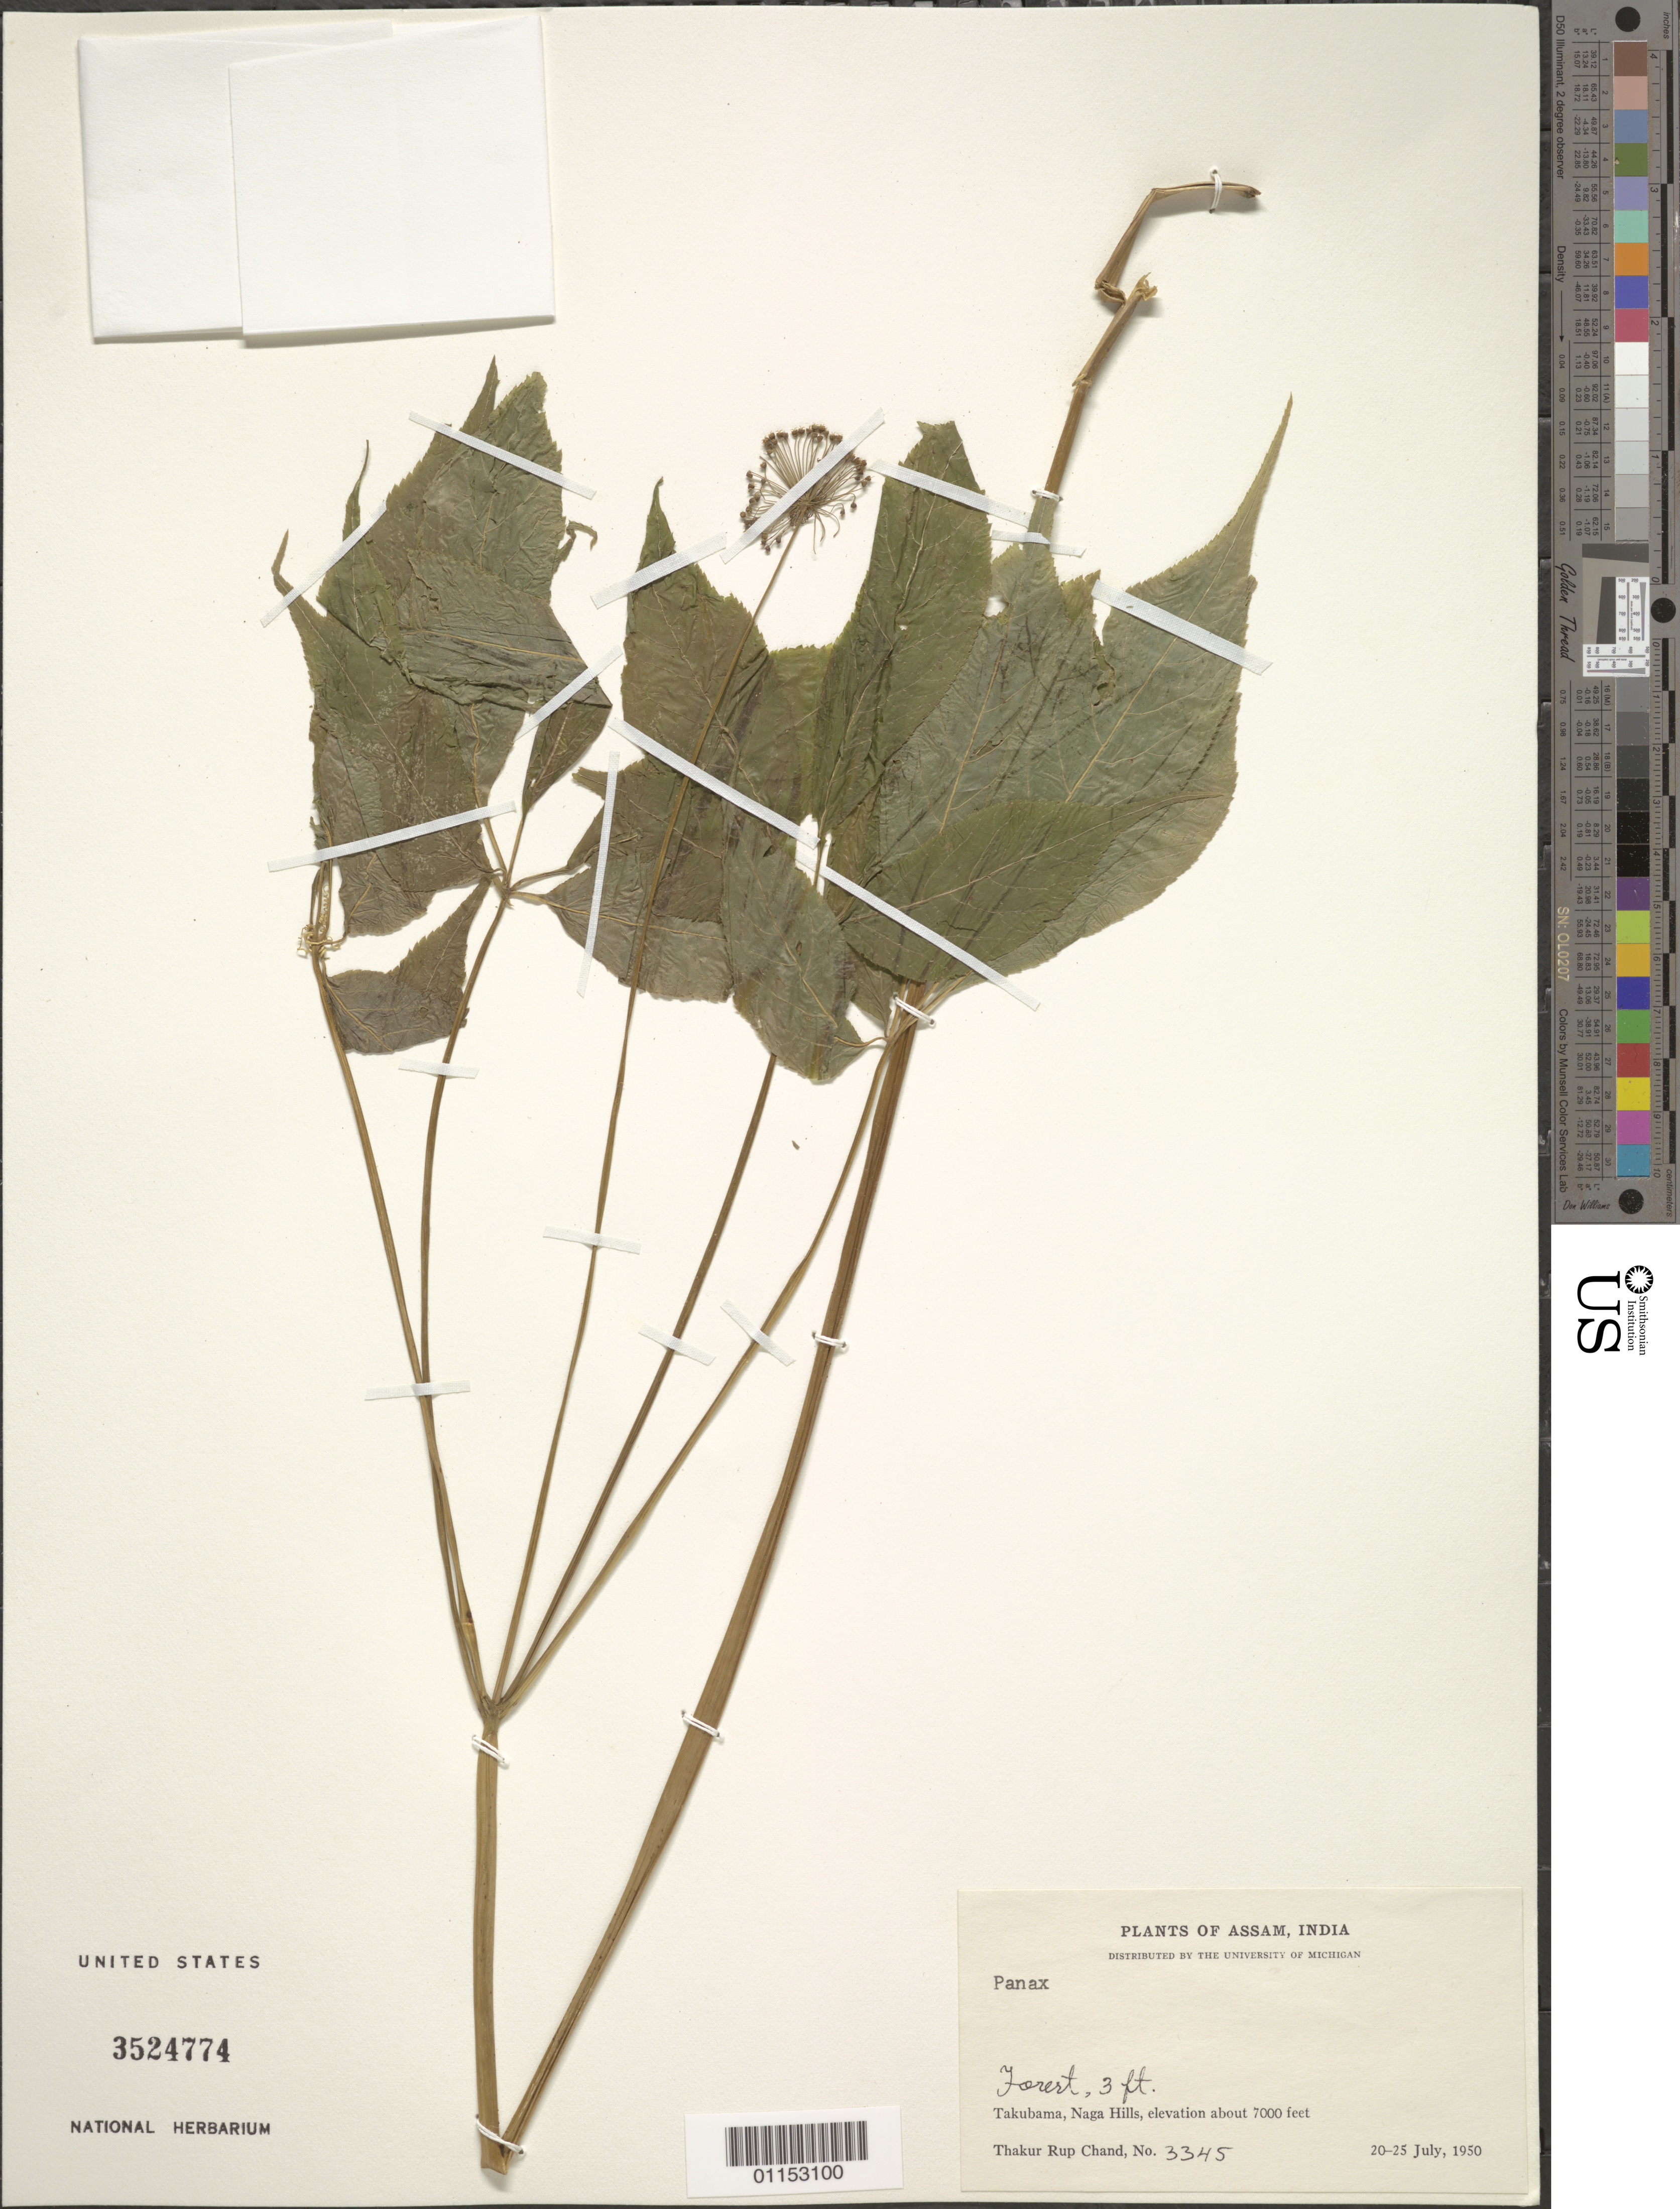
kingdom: Plantae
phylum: Tracheophyta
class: Magnoliopsida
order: Apiales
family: Araliaceae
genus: Panax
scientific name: Panax sp.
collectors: T. R. Chand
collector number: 3345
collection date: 1950-07-20/1950-07-25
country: India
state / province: Nagaland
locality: Takubama, Naga Hills.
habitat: Forest.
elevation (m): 2134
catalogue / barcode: US 3524774